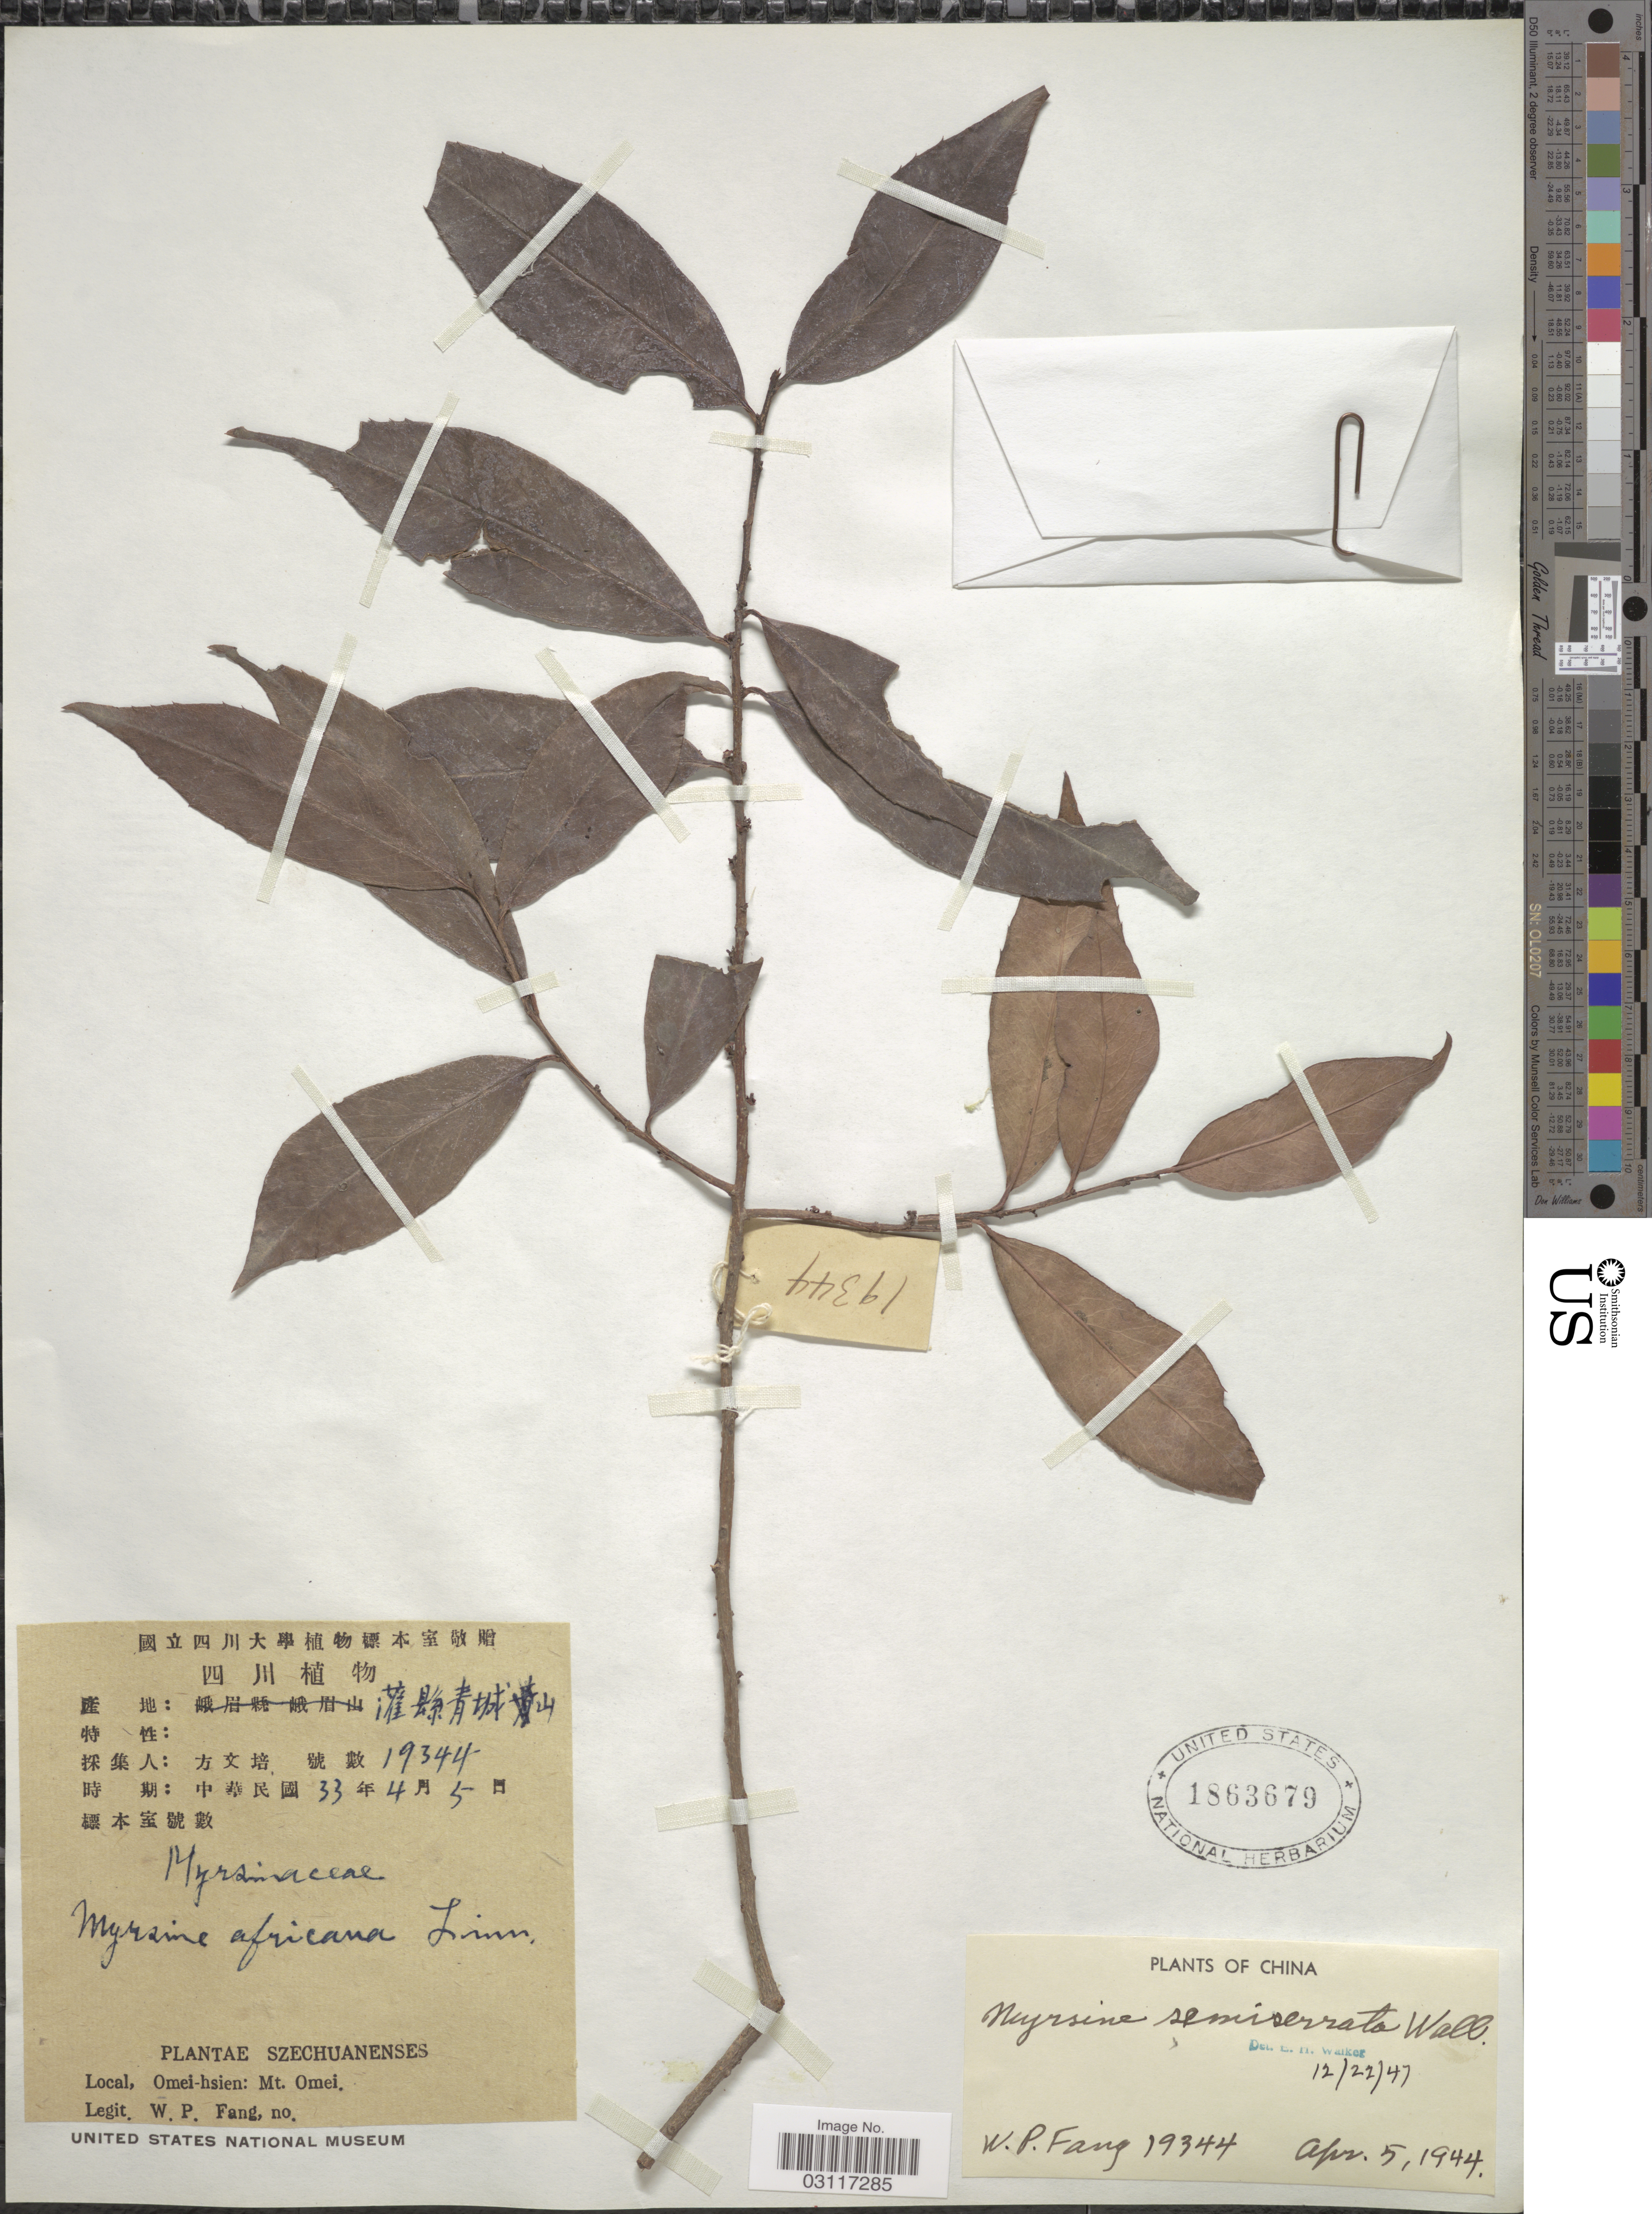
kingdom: Plantae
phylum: Tracheophyta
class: Magnoliopsida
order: Ericales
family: Primulaceae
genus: Myrsine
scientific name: Myrsine semiserrata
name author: Wall.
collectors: W. P. Fang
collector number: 19344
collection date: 1944-04-05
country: China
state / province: Sichuan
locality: Szechuanenses. Omei-hsien: Mt. Omei.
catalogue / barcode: US 1863679